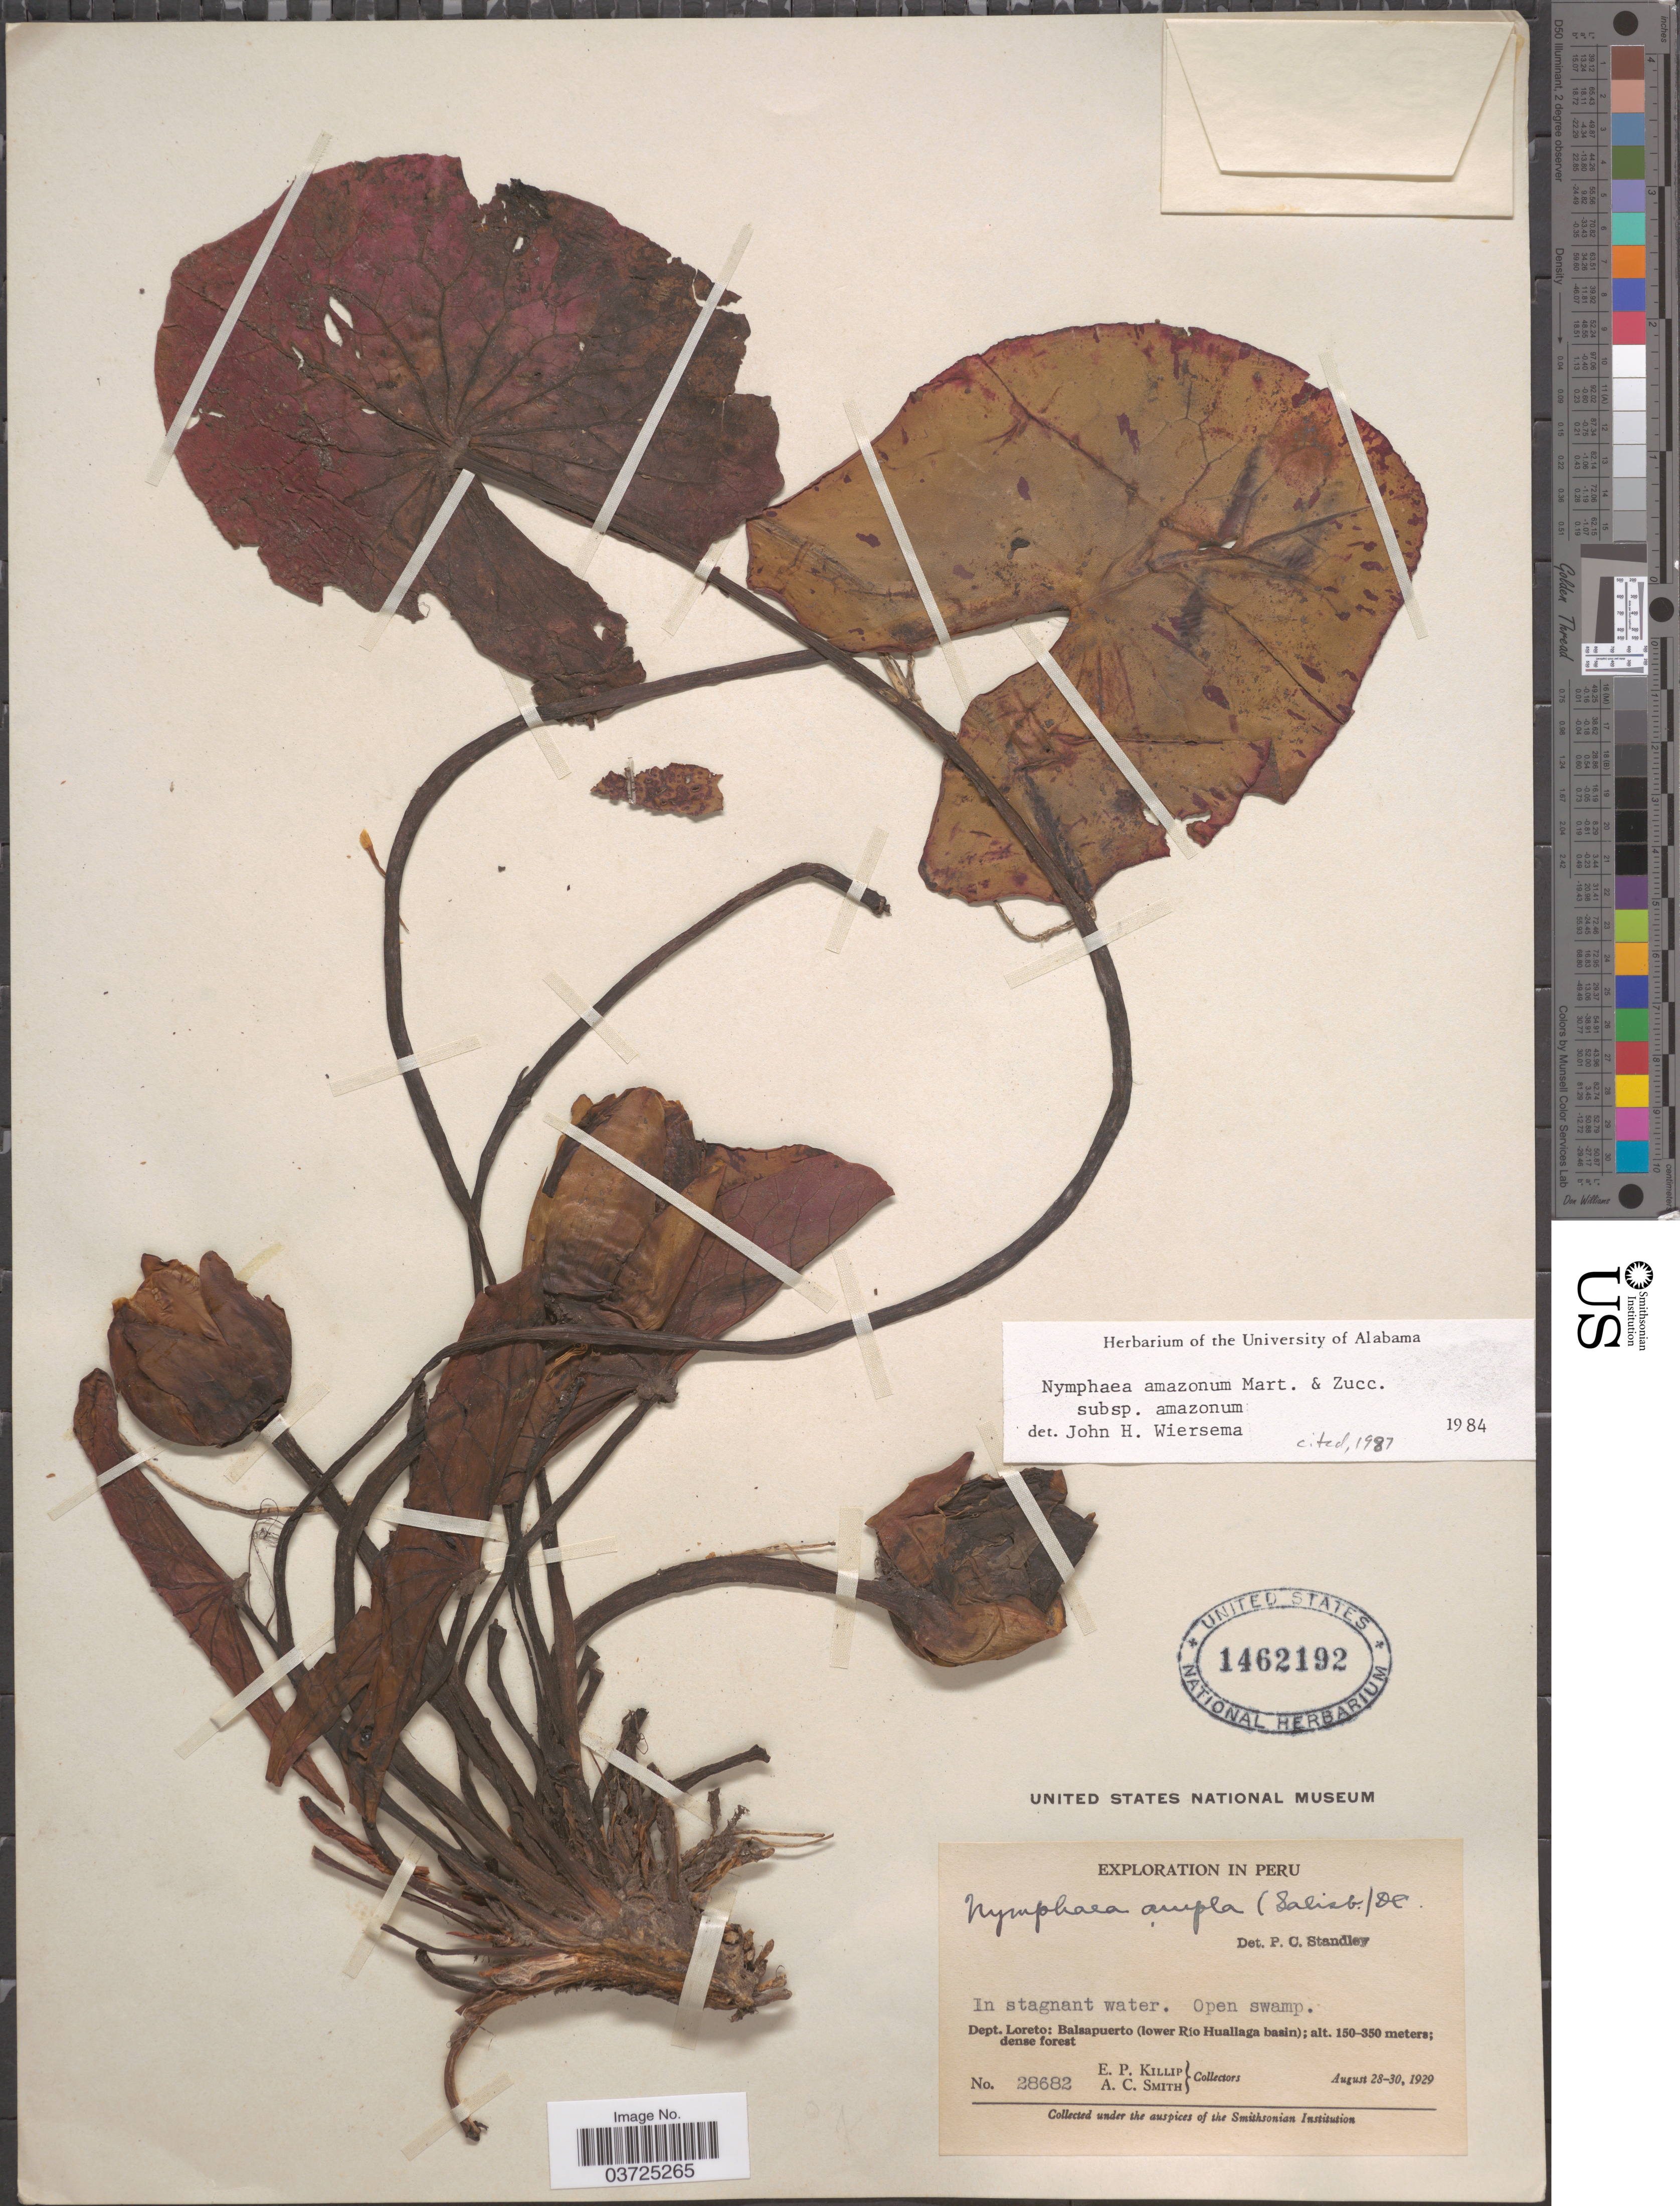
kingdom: Plantae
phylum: Tracheophyta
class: Magnoliopsida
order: Nymphaeales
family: Nymphaeaceae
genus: Nymphaea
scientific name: Nymphaea amazonum subsp. amazonum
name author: Mart. & Zucc.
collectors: E. P. Killip & A. C. Smith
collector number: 28682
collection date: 1929-08-28/1929-08-30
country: Peru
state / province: Loreto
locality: Dept. Loreto: Balsapuerto (lower Rio Huallaga basin).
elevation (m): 150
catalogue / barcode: US 1462192